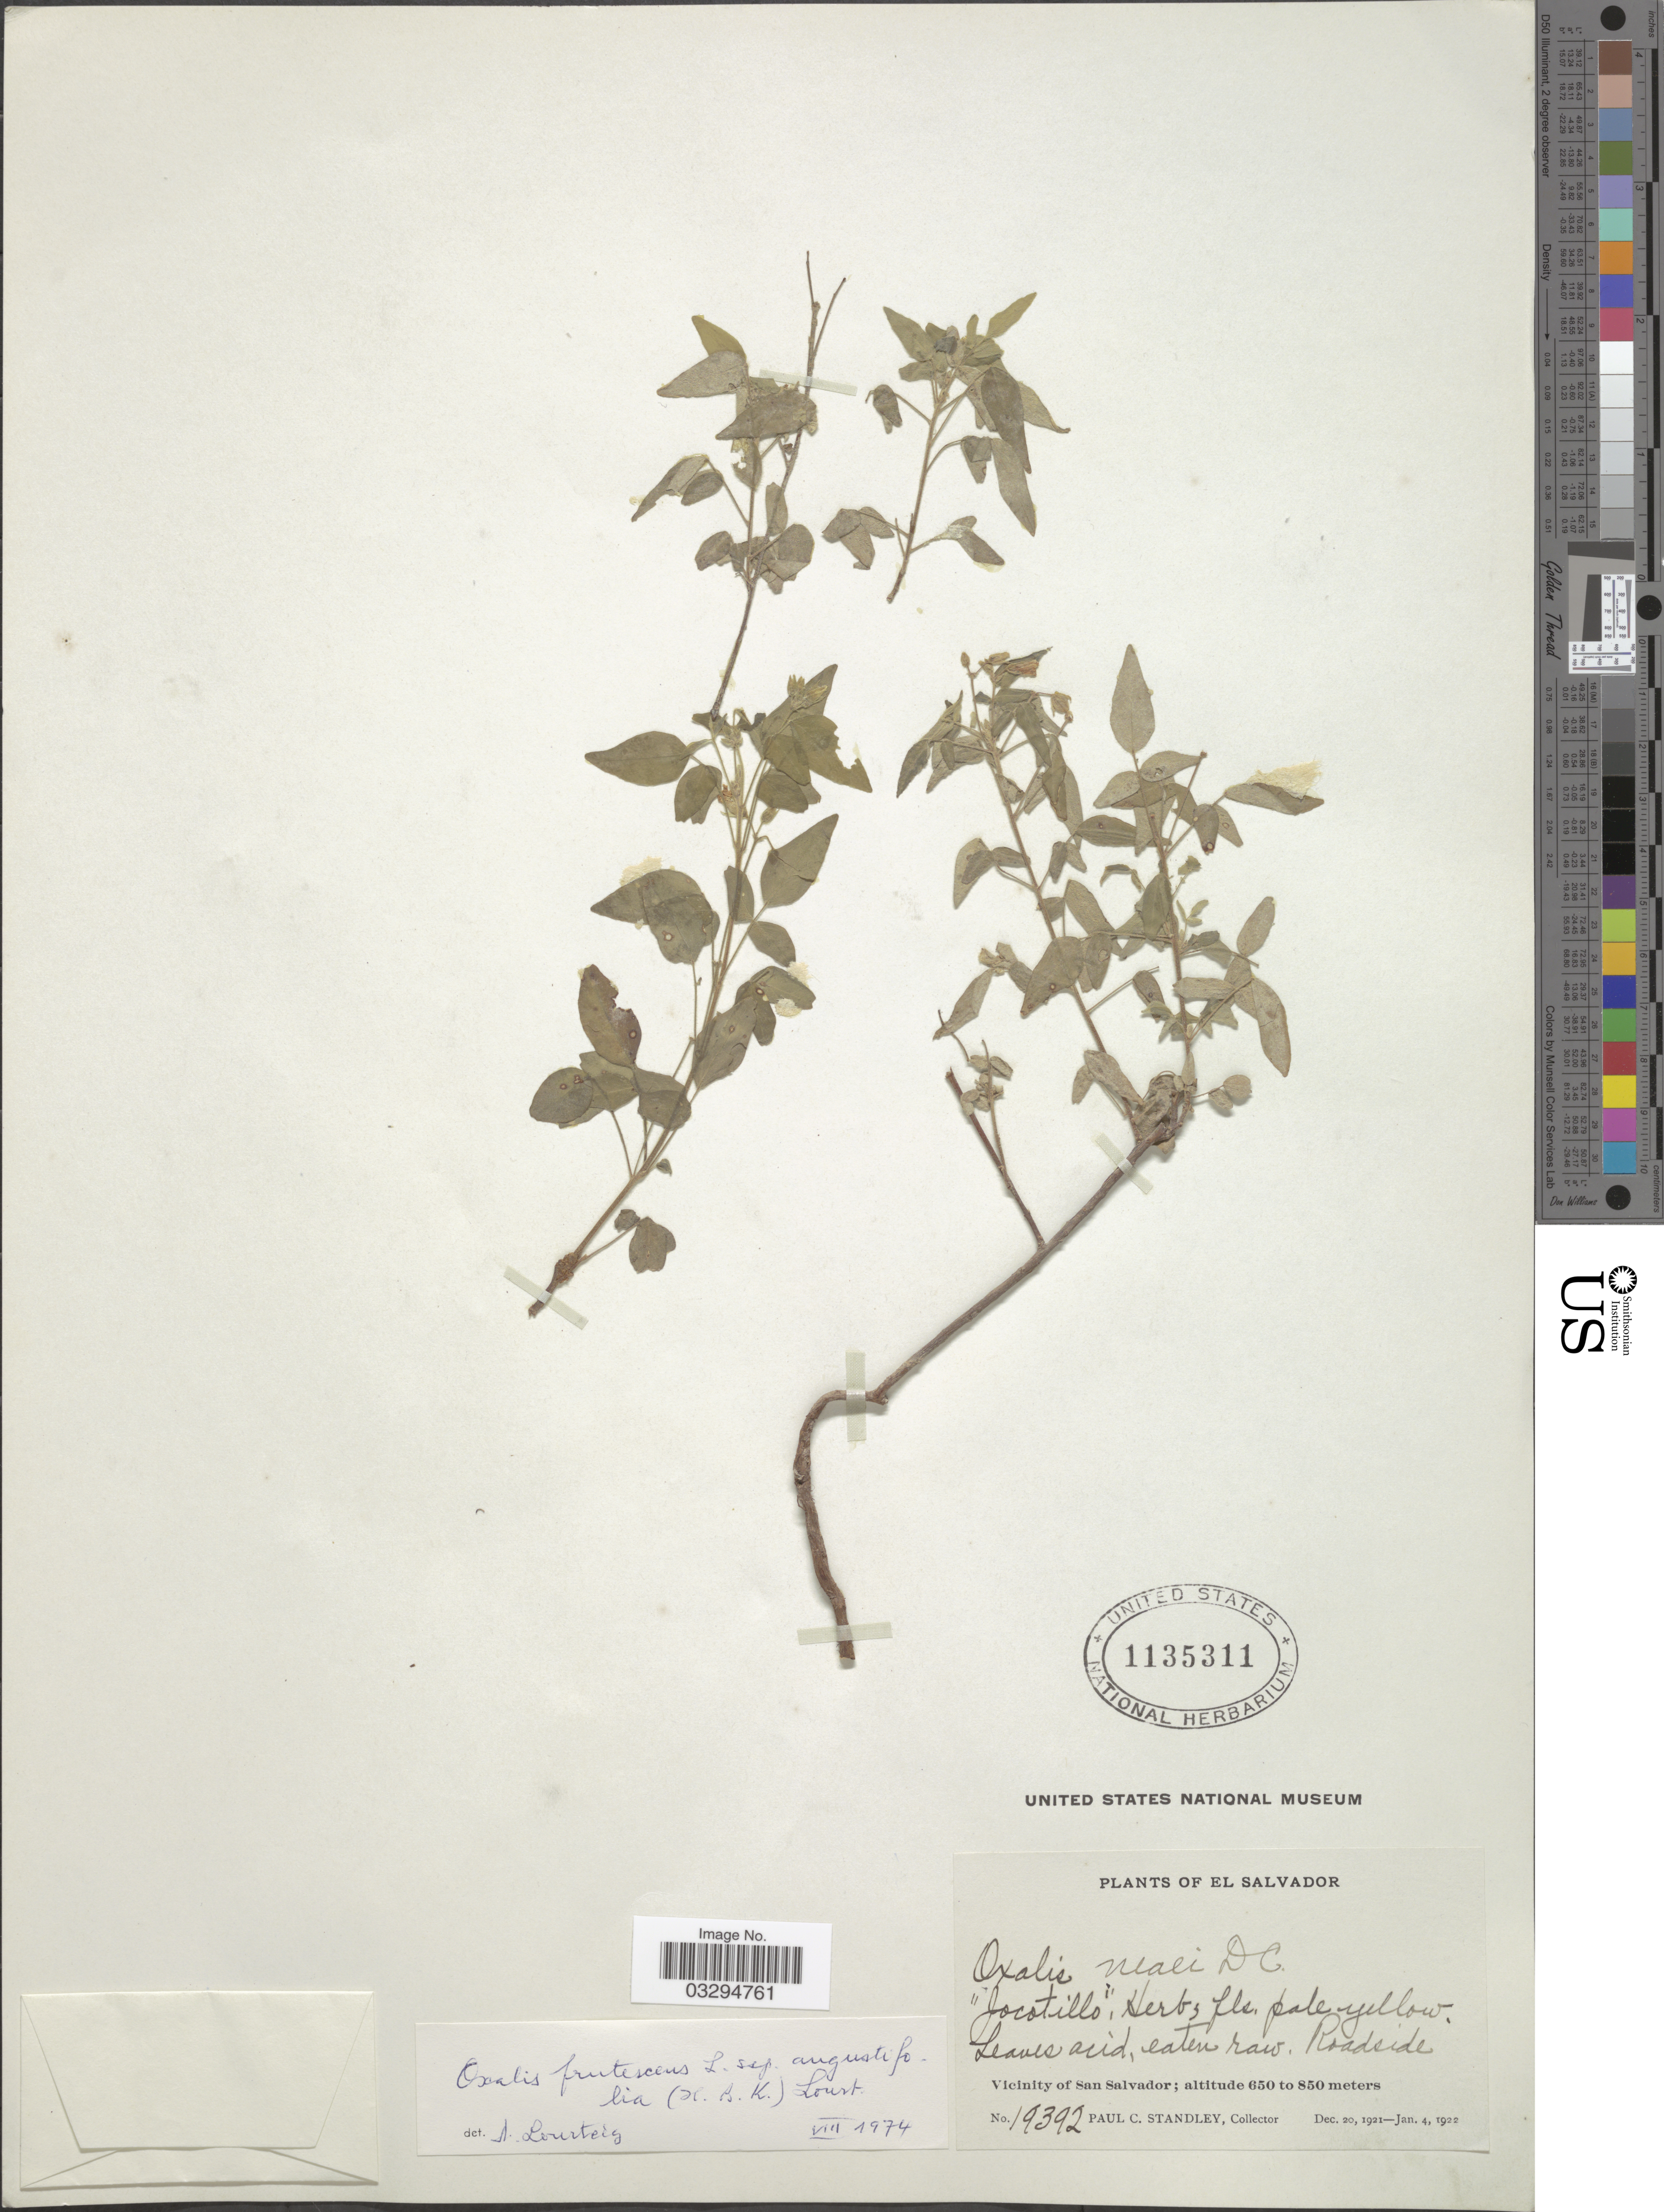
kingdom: Plantae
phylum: Tracheophyta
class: Magnoliopsida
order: Oxalidales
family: Oxalidaceae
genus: Oxalis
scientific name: Oxalis frutescens subsp. angustifolia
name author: (Kunth) Lourteig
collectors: P. C. Standley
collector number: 19392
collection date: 1921-12-20/1922-01-04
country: El Salvador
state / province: San Salvador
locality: Vicinity of San Salvador.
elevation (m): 650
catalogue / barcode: US 1135311